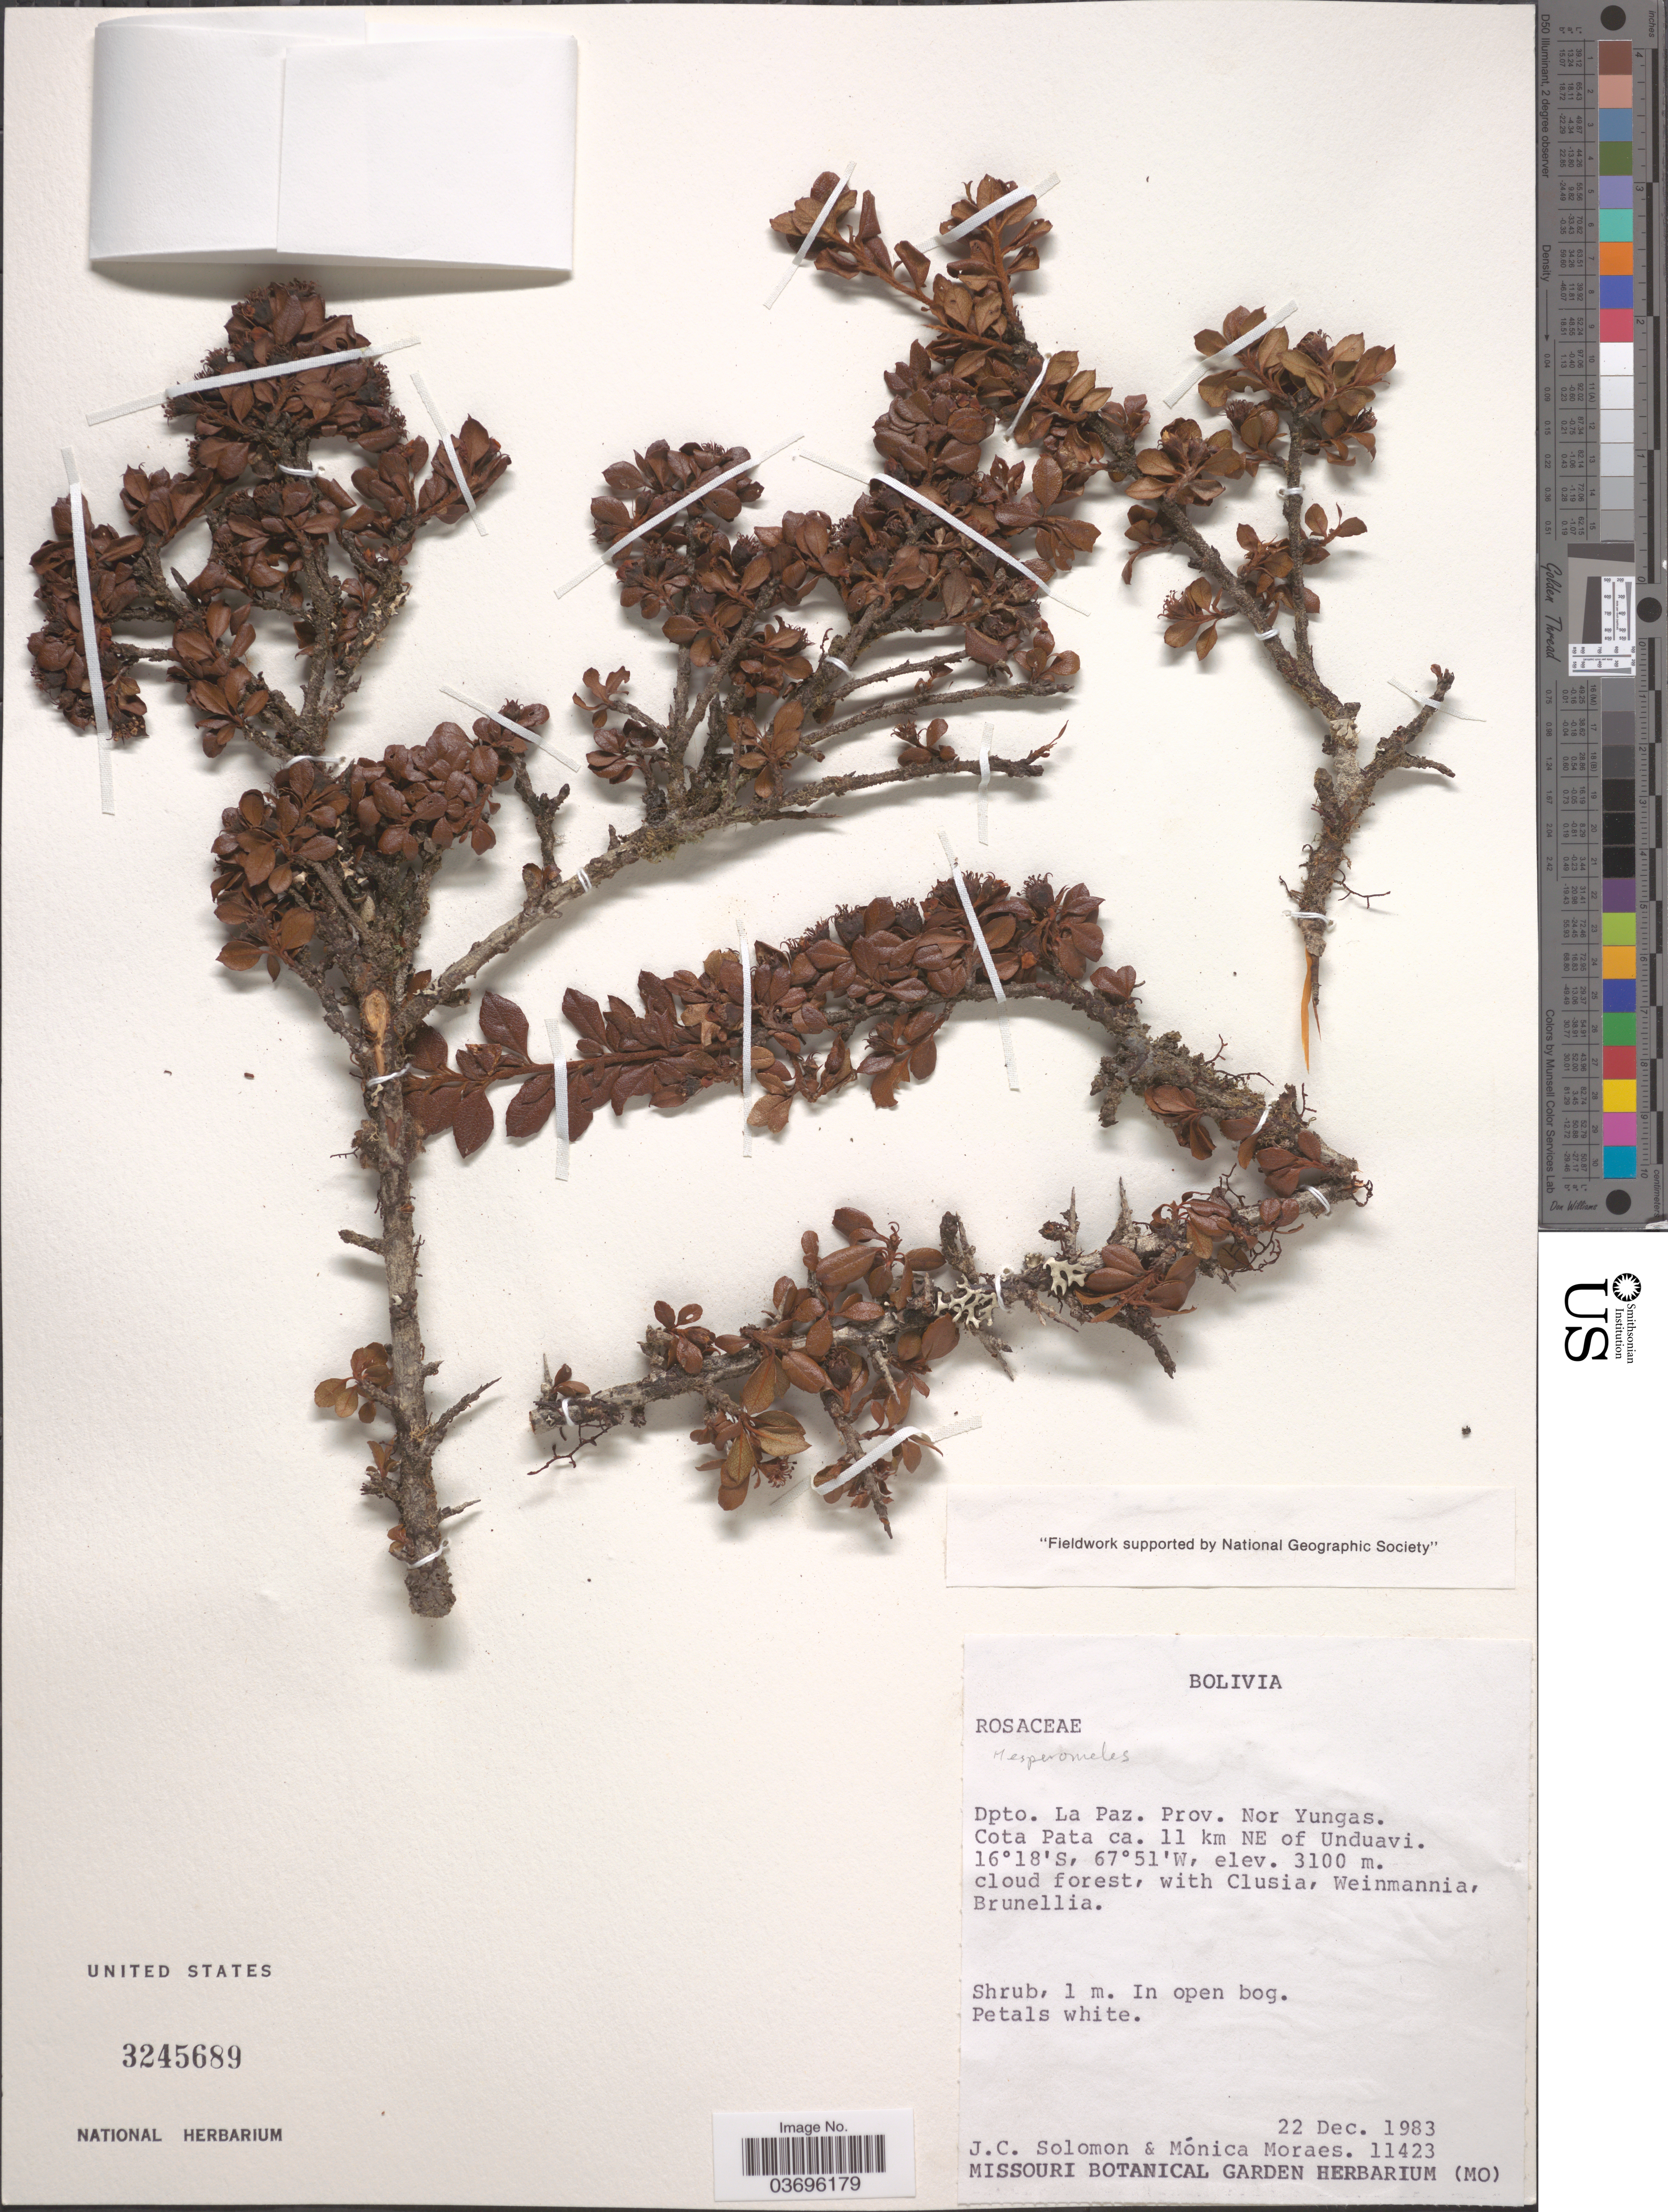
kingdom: Plantae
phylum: Tracheophyta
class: Magnoliopsida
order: Rosales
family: Rosaceae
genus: Hesperomeles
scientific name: Hesperomeles sp.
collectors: J. C. Solomon & M. Moraes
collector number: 11423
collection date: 1983-12-22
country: Bolivia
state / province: La Paz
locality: Dpto. La Paz. Prov. Nor Yungas. Cota Pata ca. 11 km NE of Unduavi.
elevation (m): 3100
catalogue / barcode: US 3245689